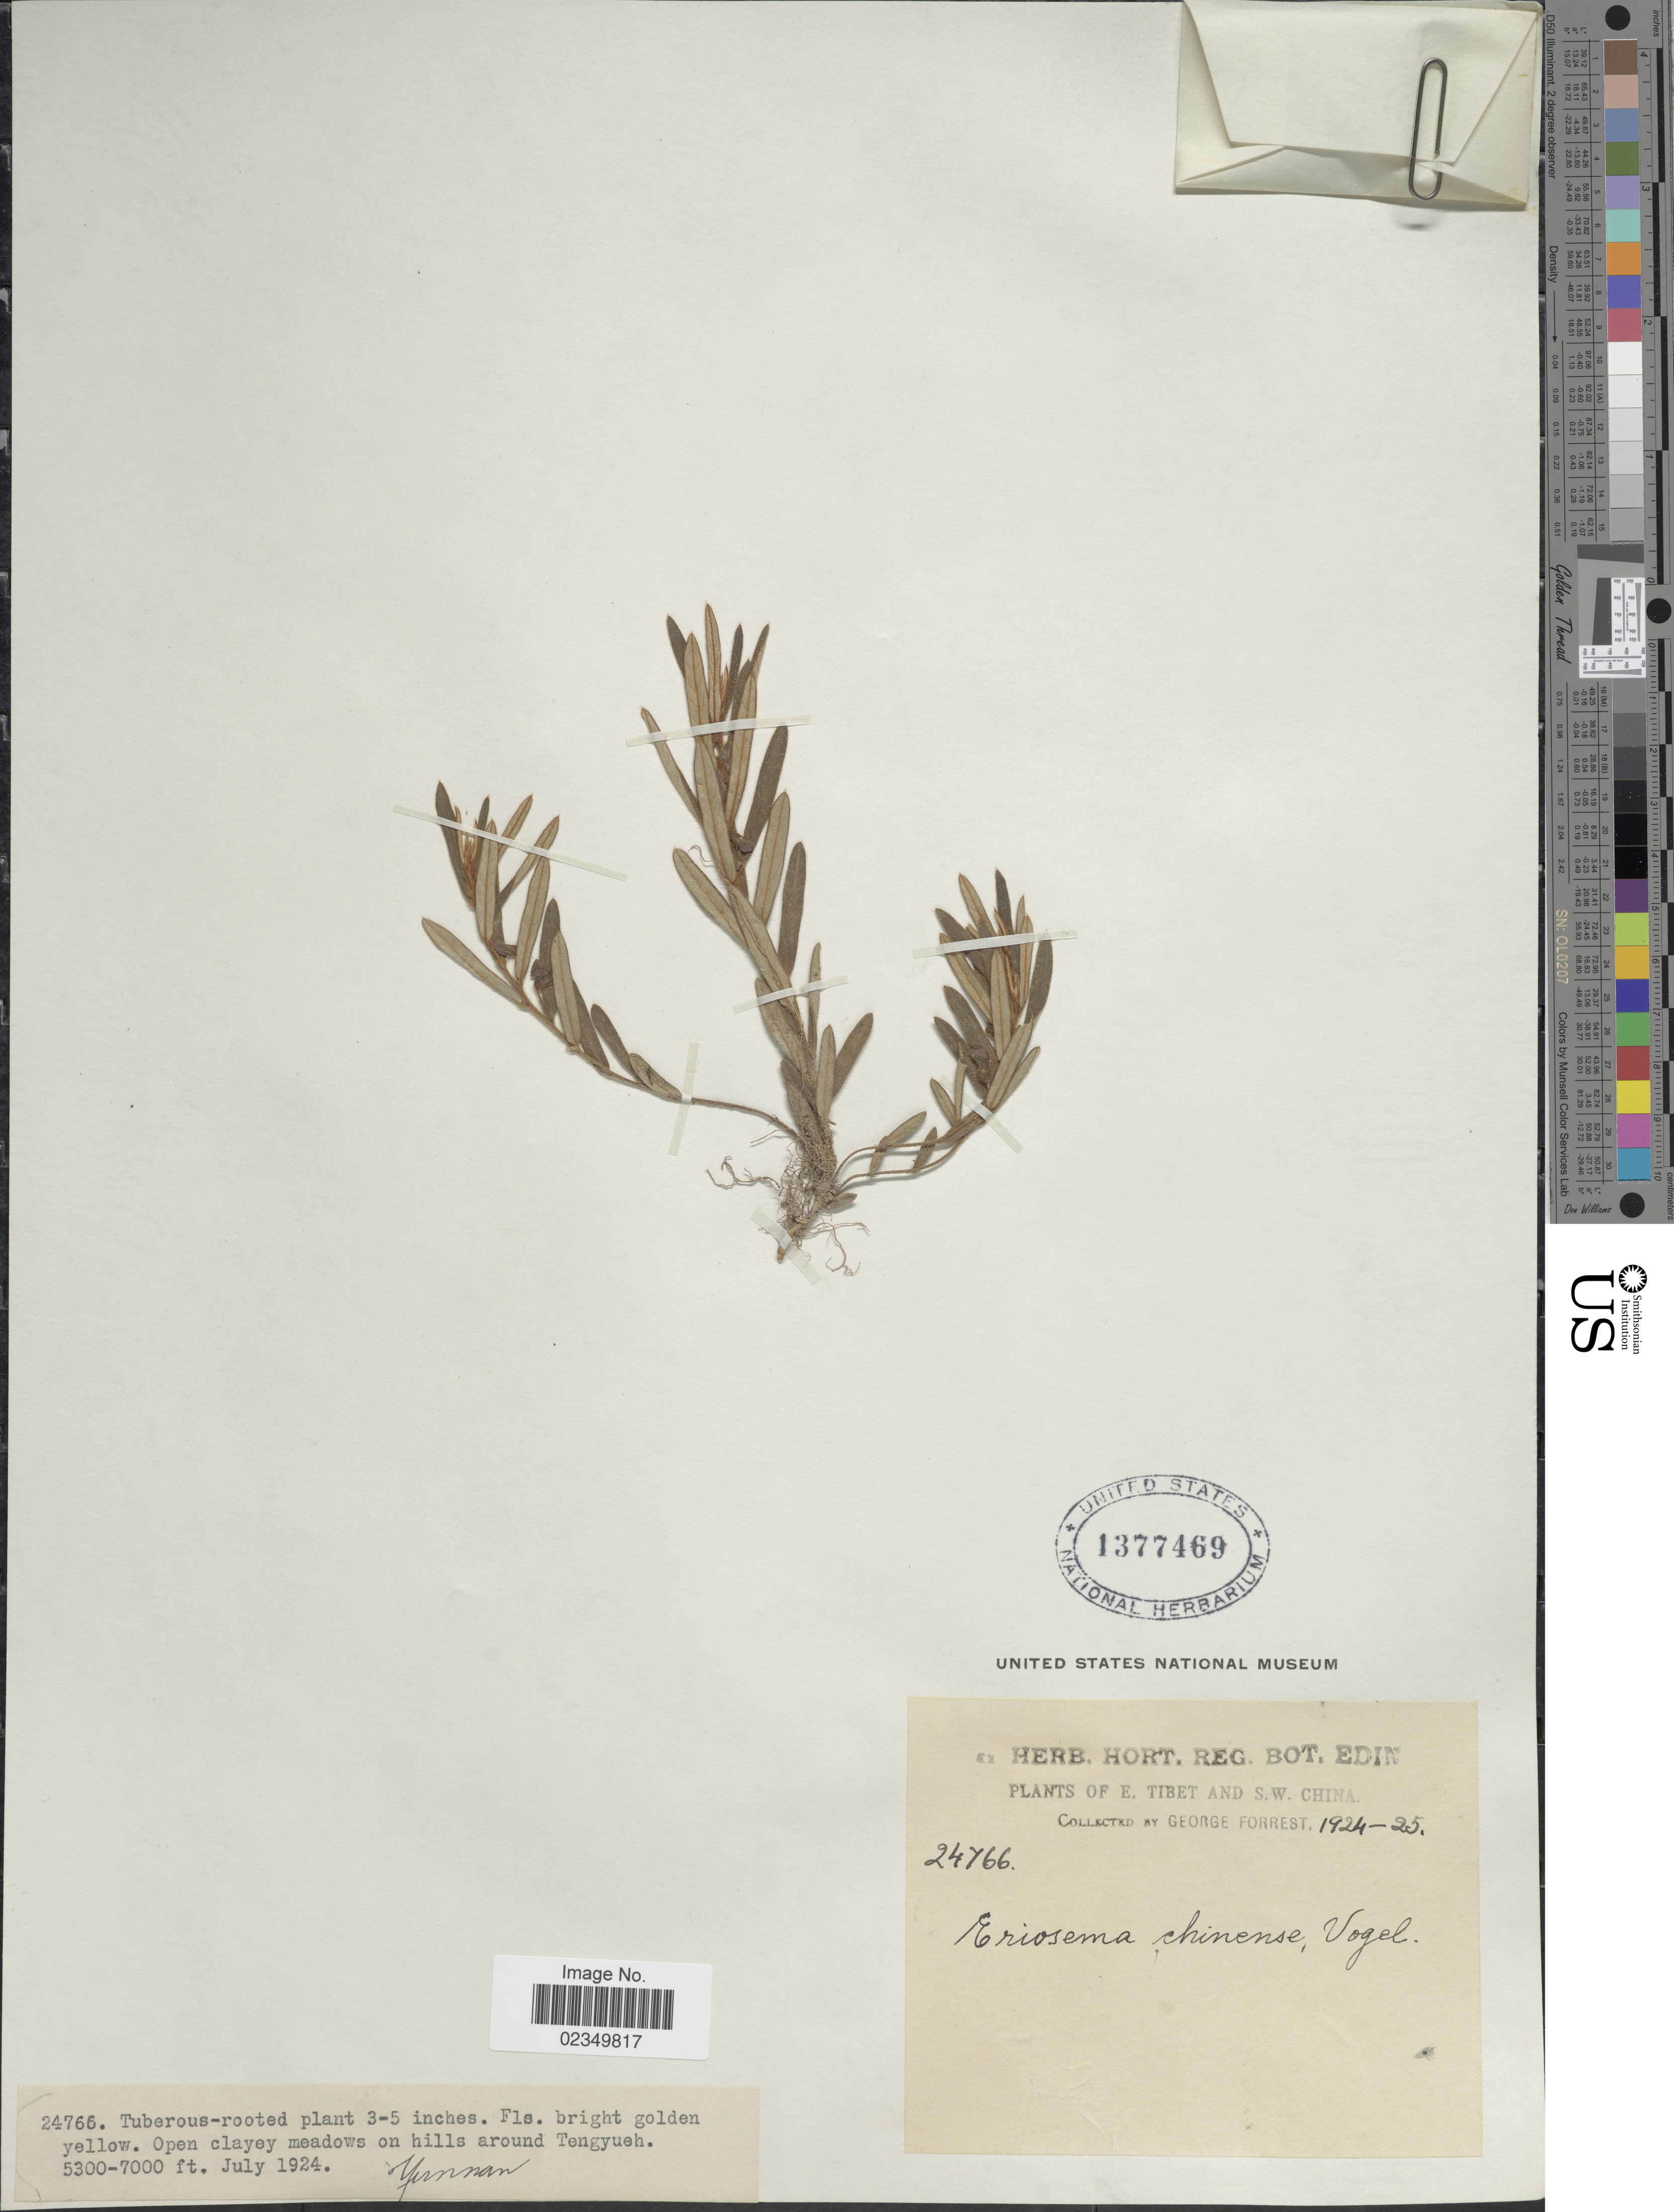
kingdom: Plantae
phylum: Tracheophyta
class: Magnoliopsida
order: Fabales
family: Fabaceae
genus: Eriosema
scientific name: Eriosema chinense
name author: Vogel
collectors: G. Forrest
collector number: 24766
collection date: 1924-07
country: China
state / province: Yunnan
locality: E. Tibet and S.W. China, Open clayey meadows on hills around Tengyueh.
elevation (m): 1615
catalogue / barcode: US 1377469